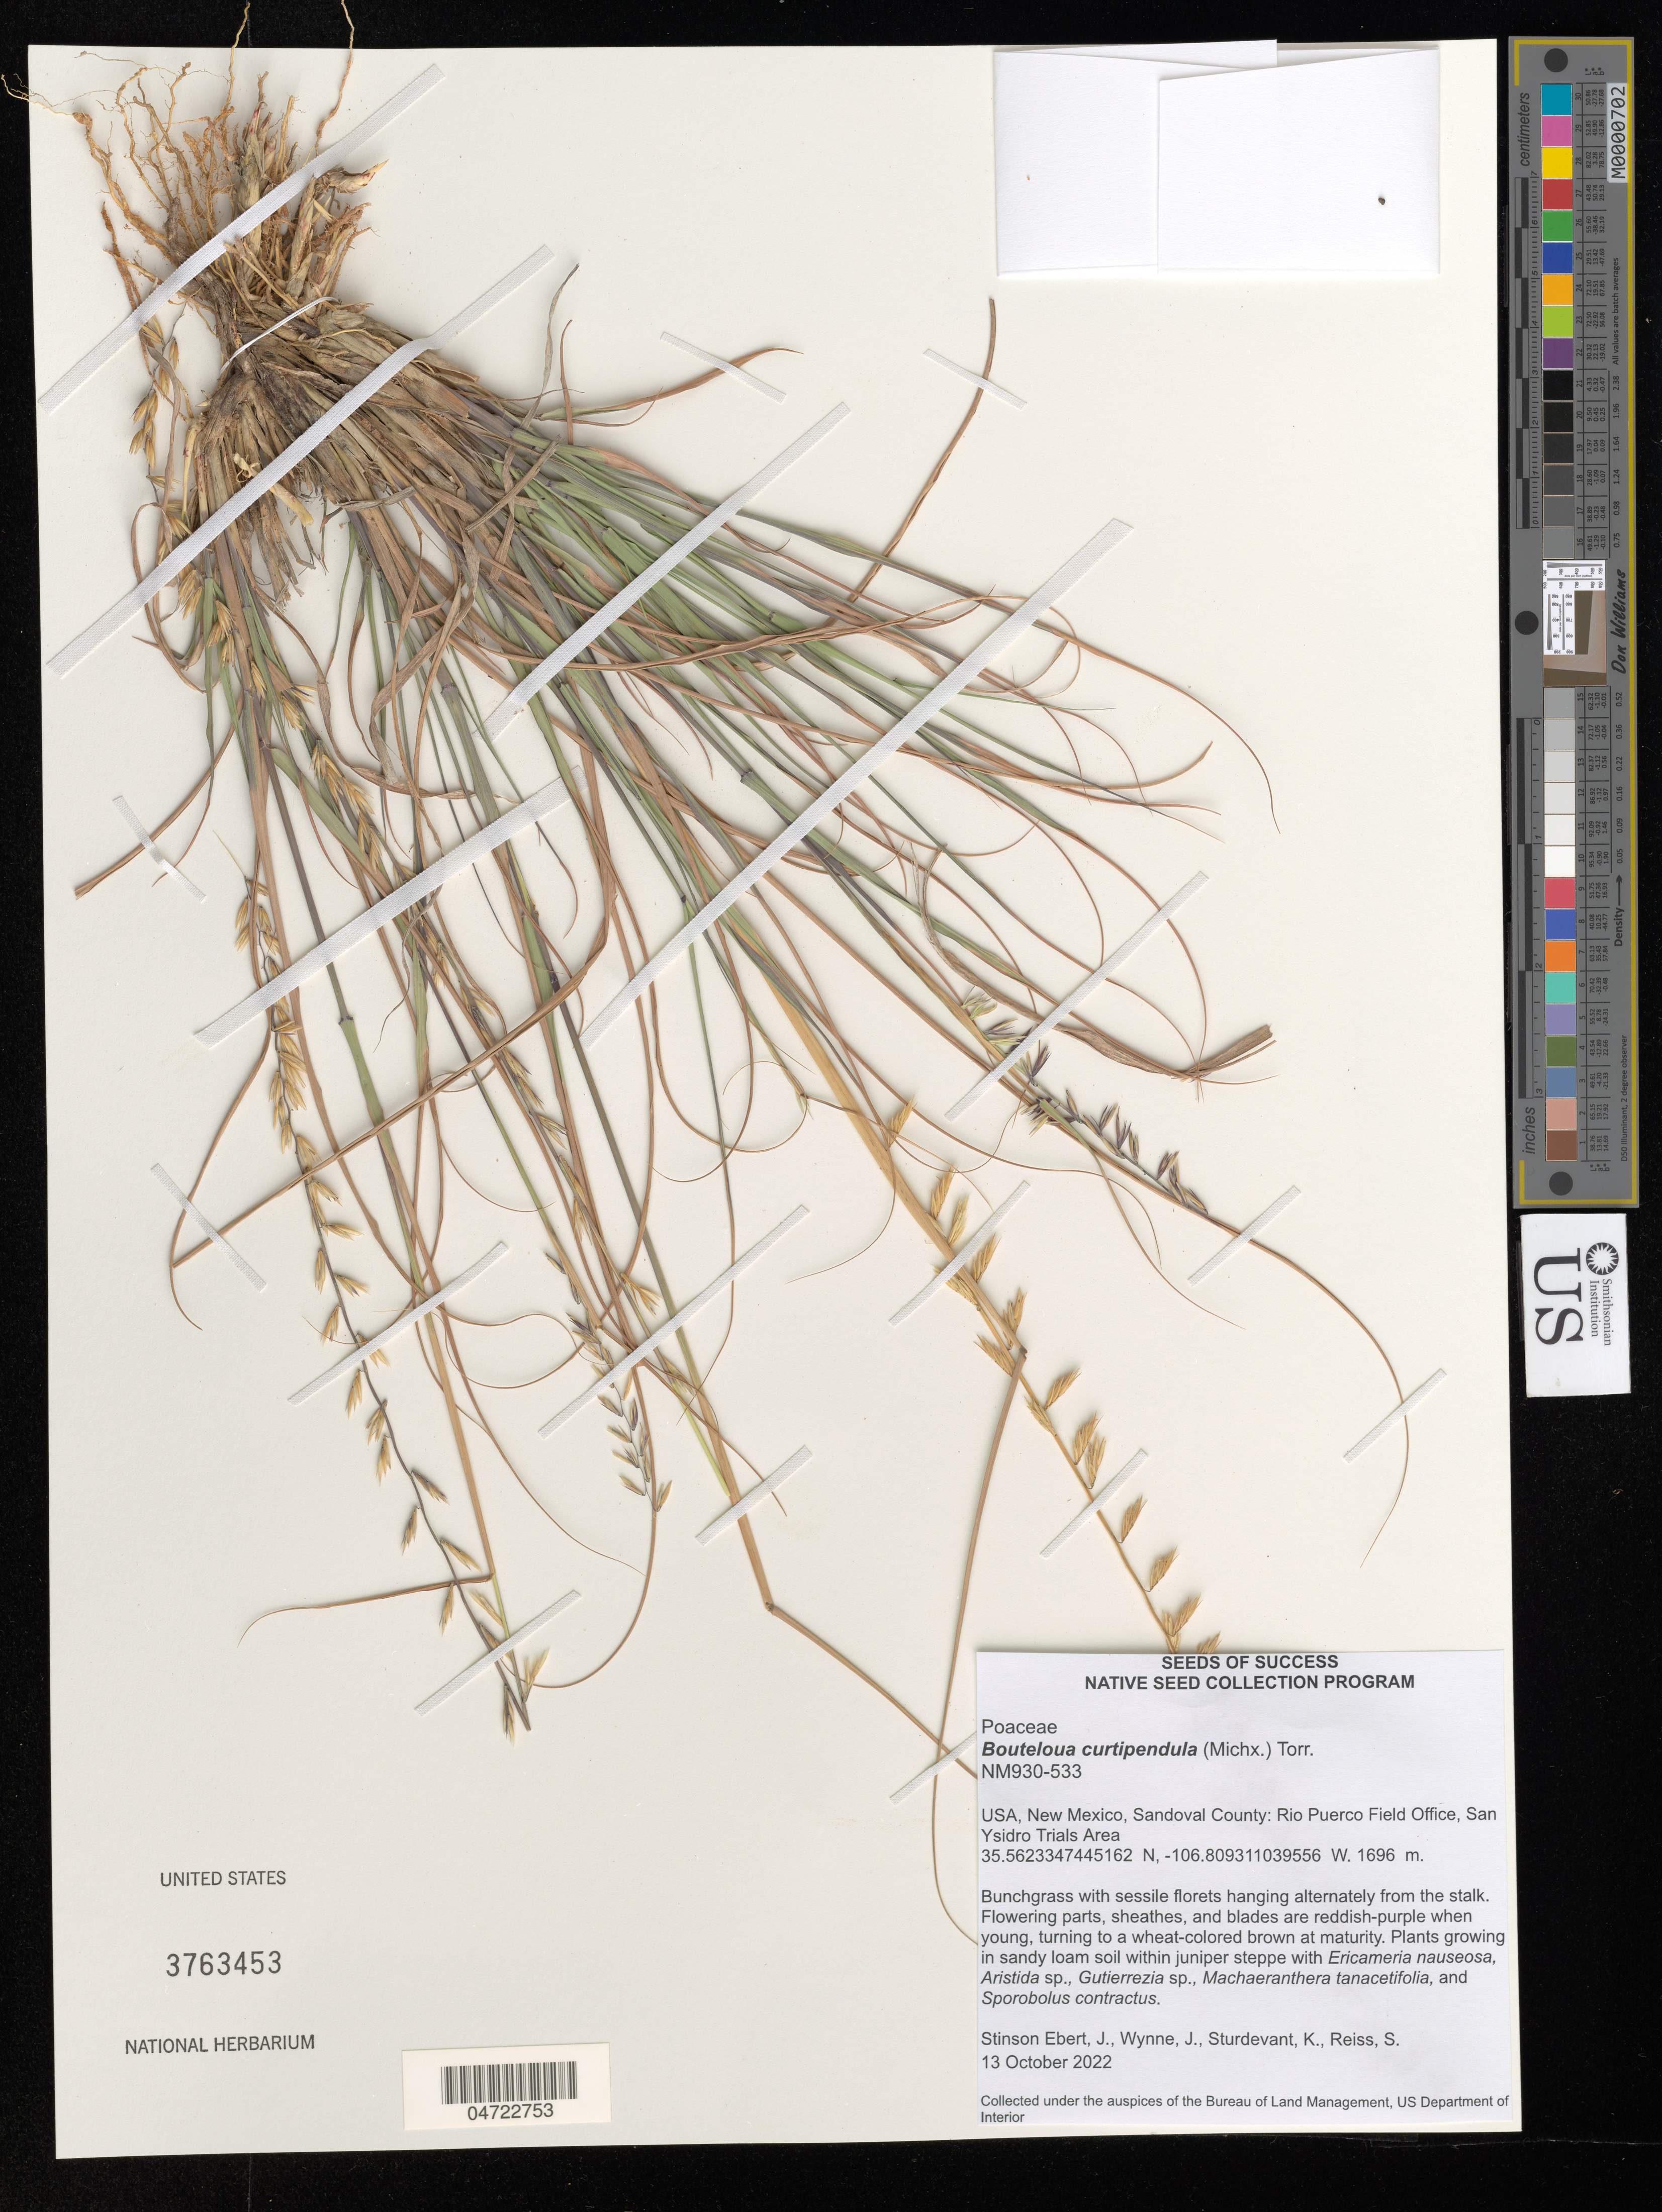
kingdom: Plantae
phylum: Tracheophyta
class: Liliopsida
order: Poales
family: Poaceae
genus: Bouteloua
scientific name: Bouteloua curtipendula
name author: (Michx.) Torr.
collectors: J. Stinson Ebert, J. Wynne, K. Sturdevant & S. Reiss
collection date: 2022-10-13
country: United States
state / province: New Mexico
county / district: Sandoval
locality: Sandoval County. Rio Puerco Field Office, San Ysidro Trials Area.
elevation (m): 1696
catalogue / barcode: US 3763453